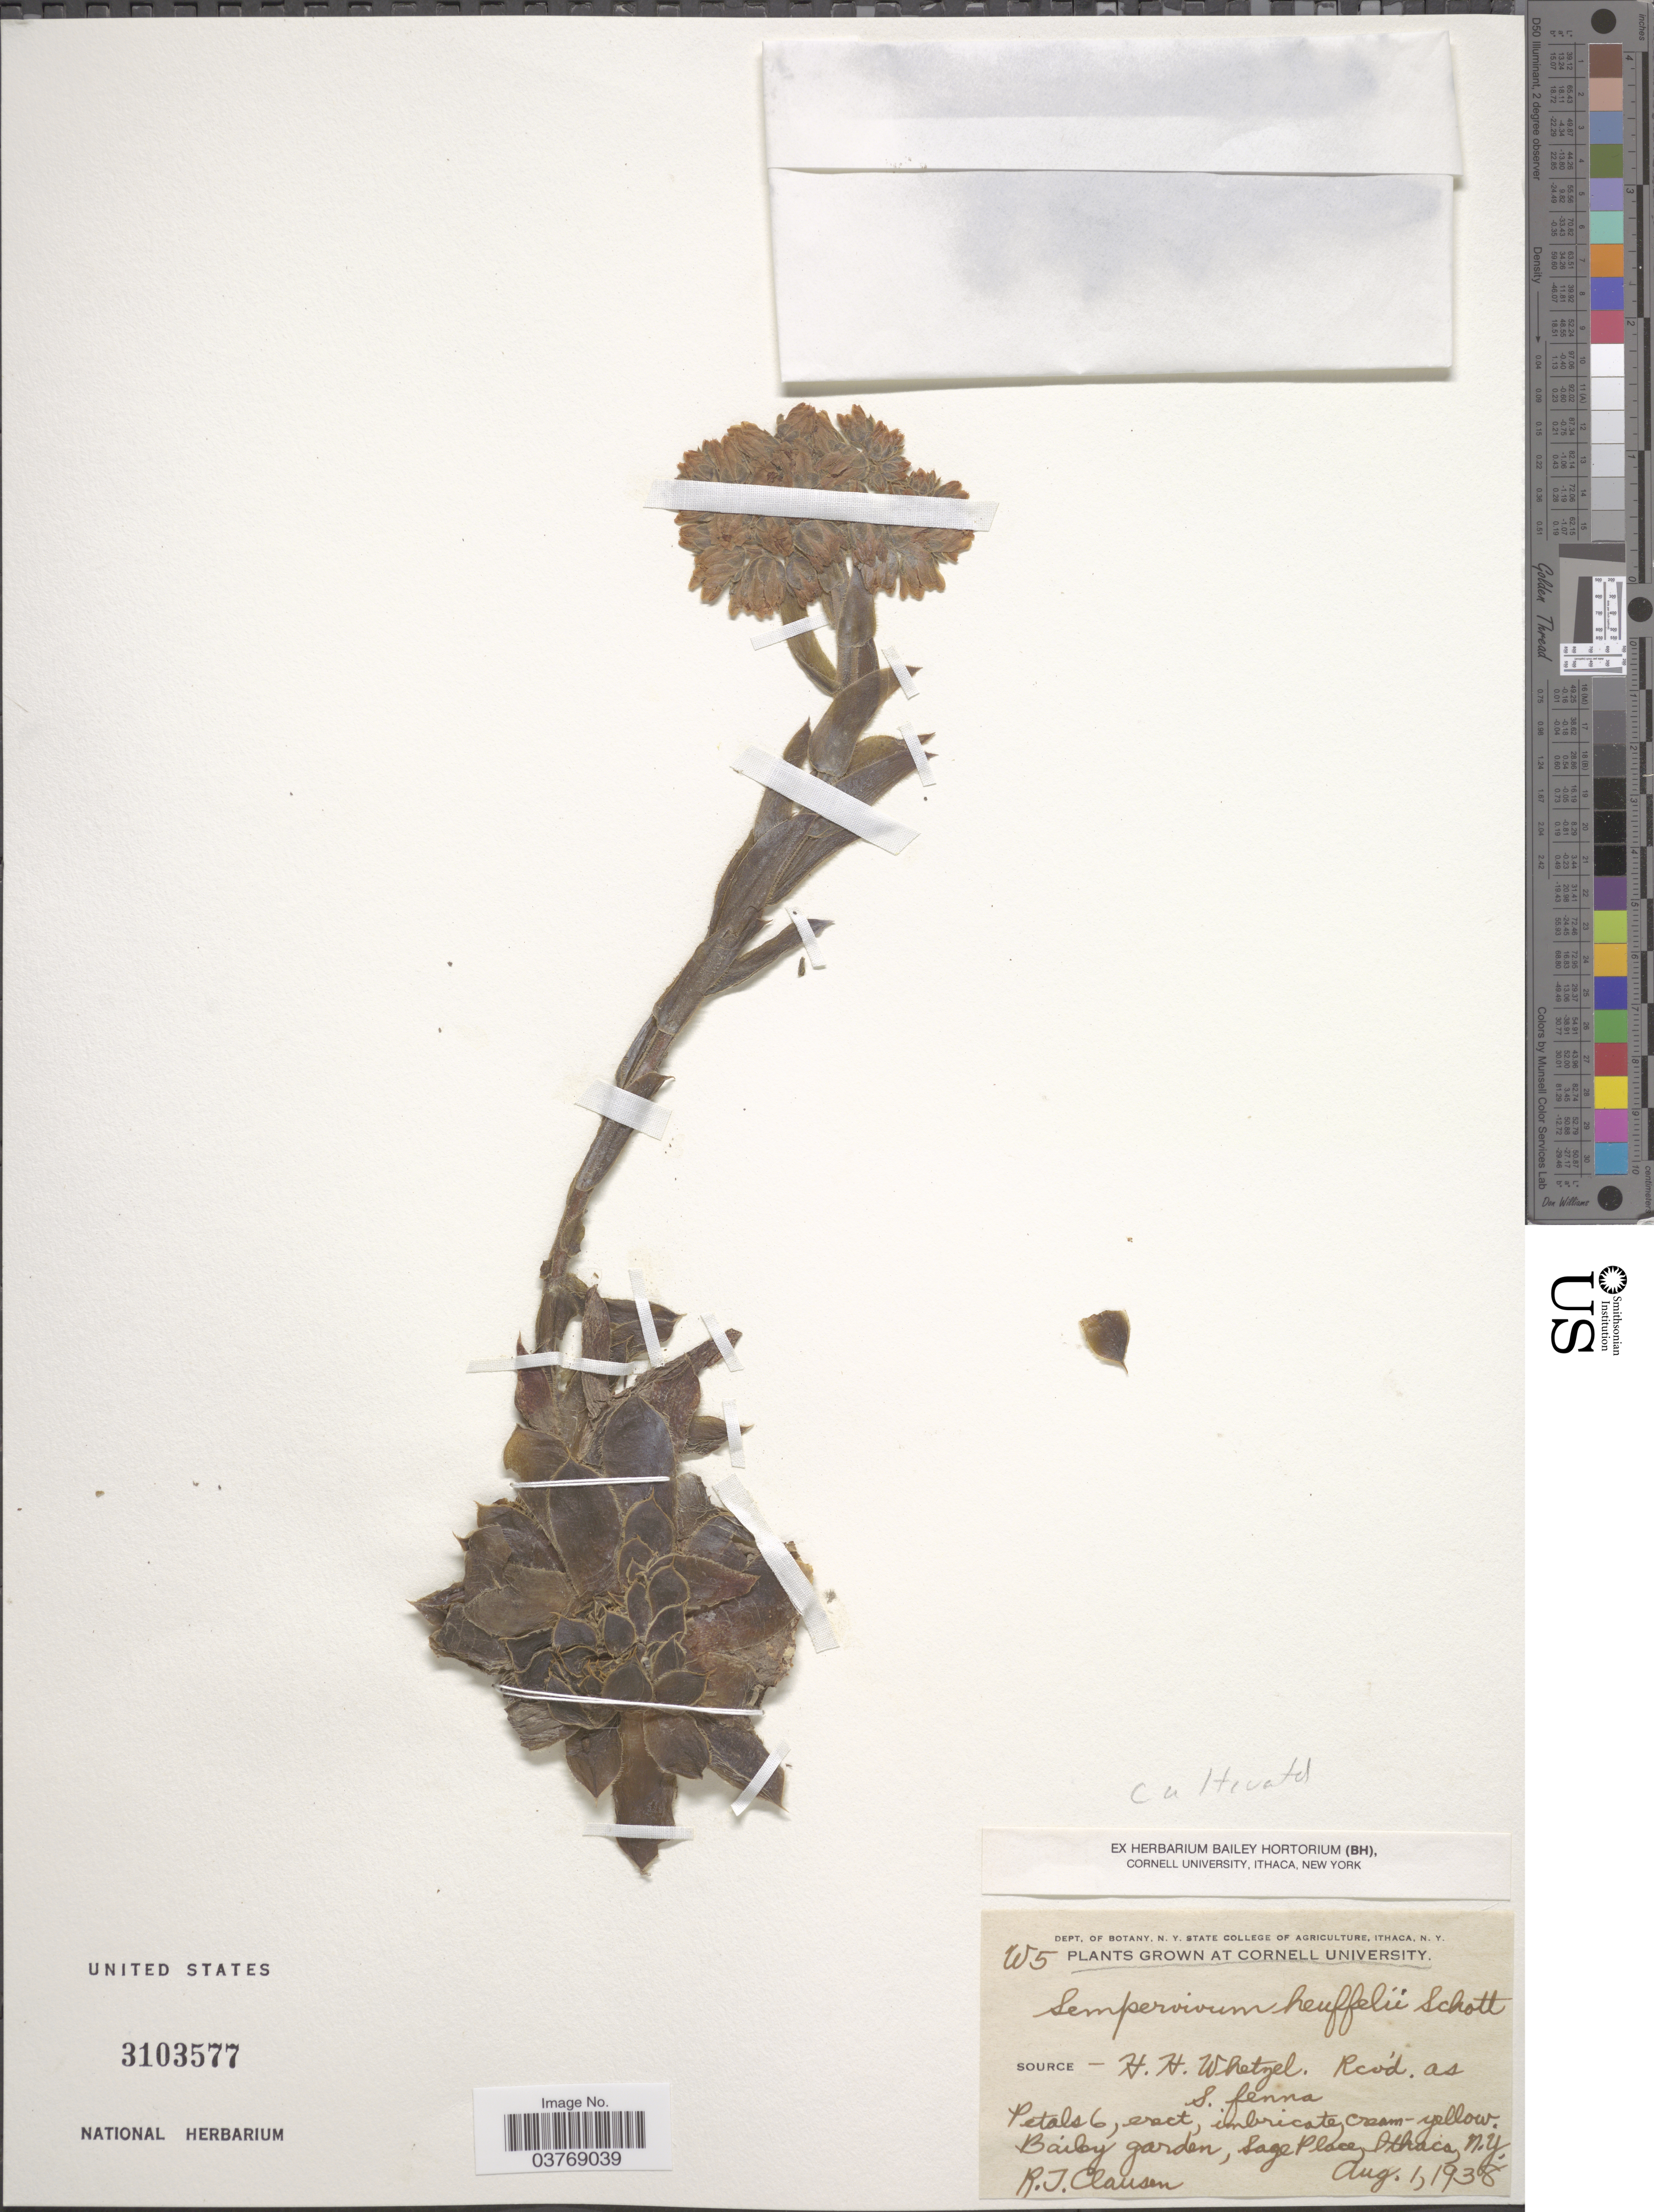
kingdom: Plantae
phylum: Tracheophyta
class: Magnoliopsida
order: Saxifragales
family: Crassulaceae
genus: Sempervivum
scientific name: Sempervivum heuffelii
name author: Schott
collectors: R. T. Clausen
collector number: W5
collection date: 1938-08-01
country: United States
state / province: New York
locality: Cornell University. Bailey garden, Sage Place, Ithaca.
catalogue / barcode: US 3103577